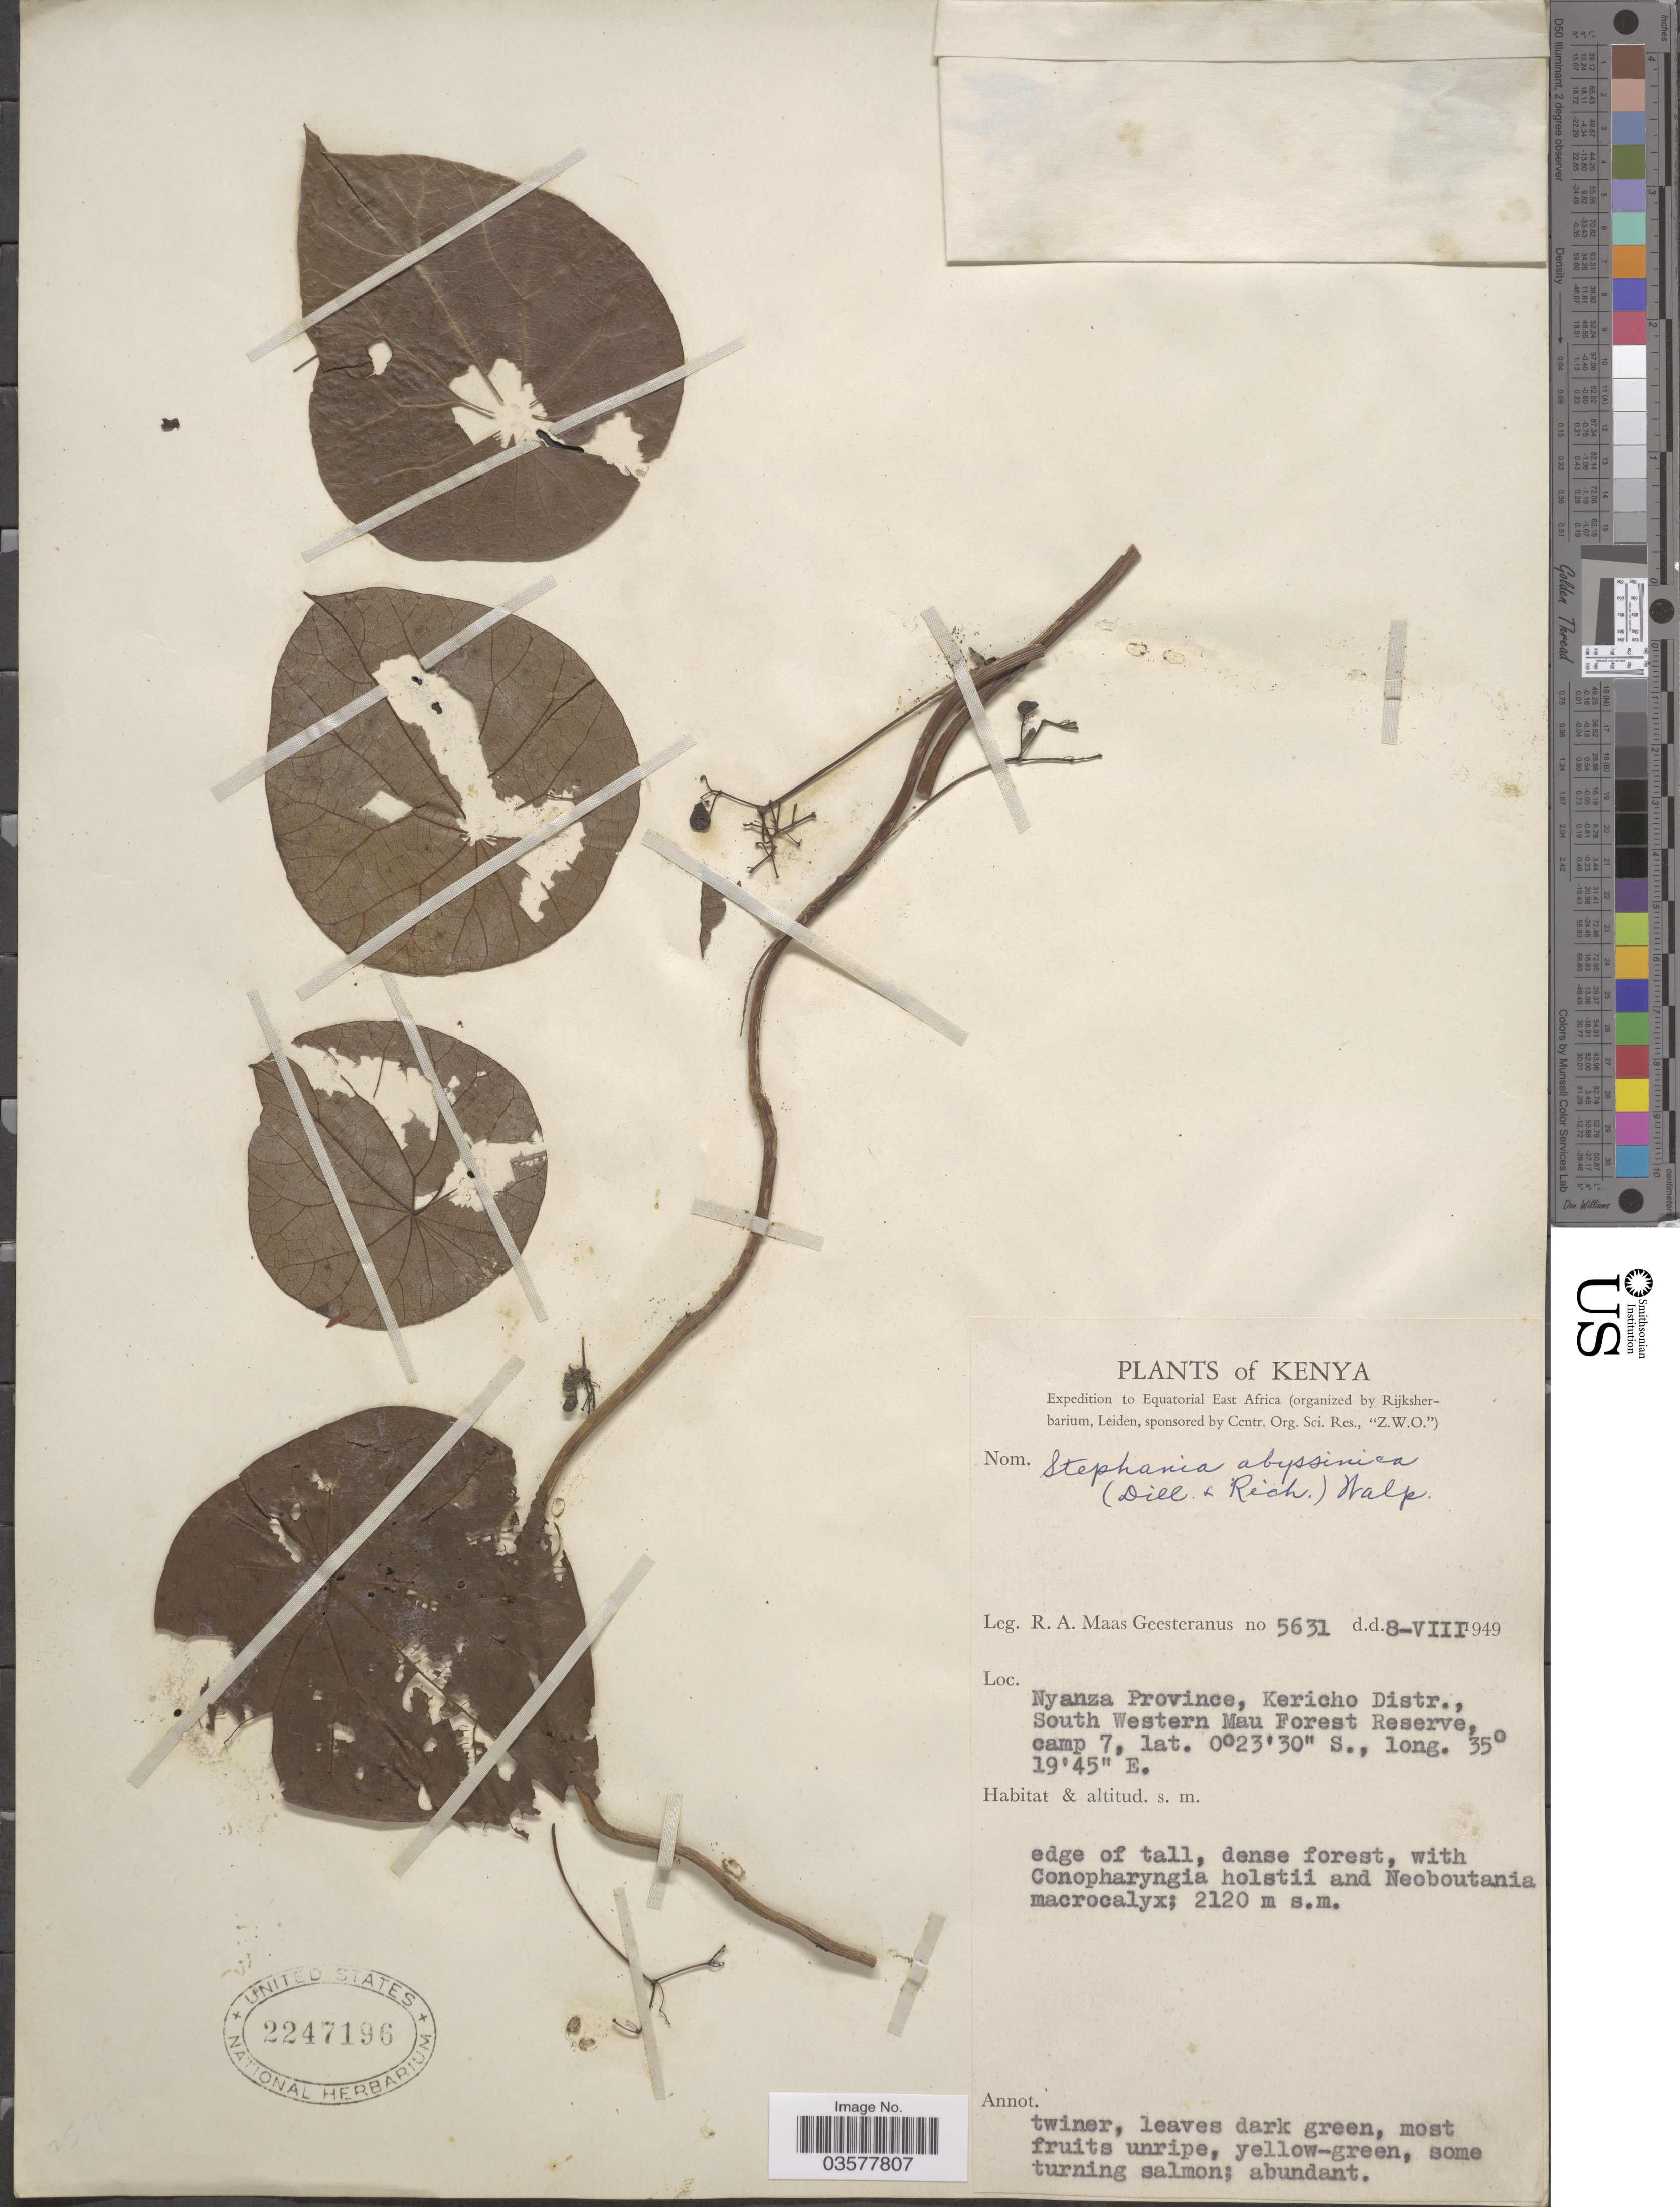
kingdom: Plantae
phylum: Tracheophyta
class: Magnoliopsida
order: Ranunculales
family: Menispermaceae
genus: Stephania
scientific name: Stephania abyssinica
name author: (Quart.-Dill. & A. Rich.) Walp.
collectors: R. A. Maas Geesteranus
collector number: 5631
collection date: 1949-08-08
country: Kenya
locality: Equatorial East Africa. Nyanza Province, Kericho Distr., South Western Mau Forest Reserve, camp 7.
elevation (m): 2120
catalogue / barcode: US 2247196